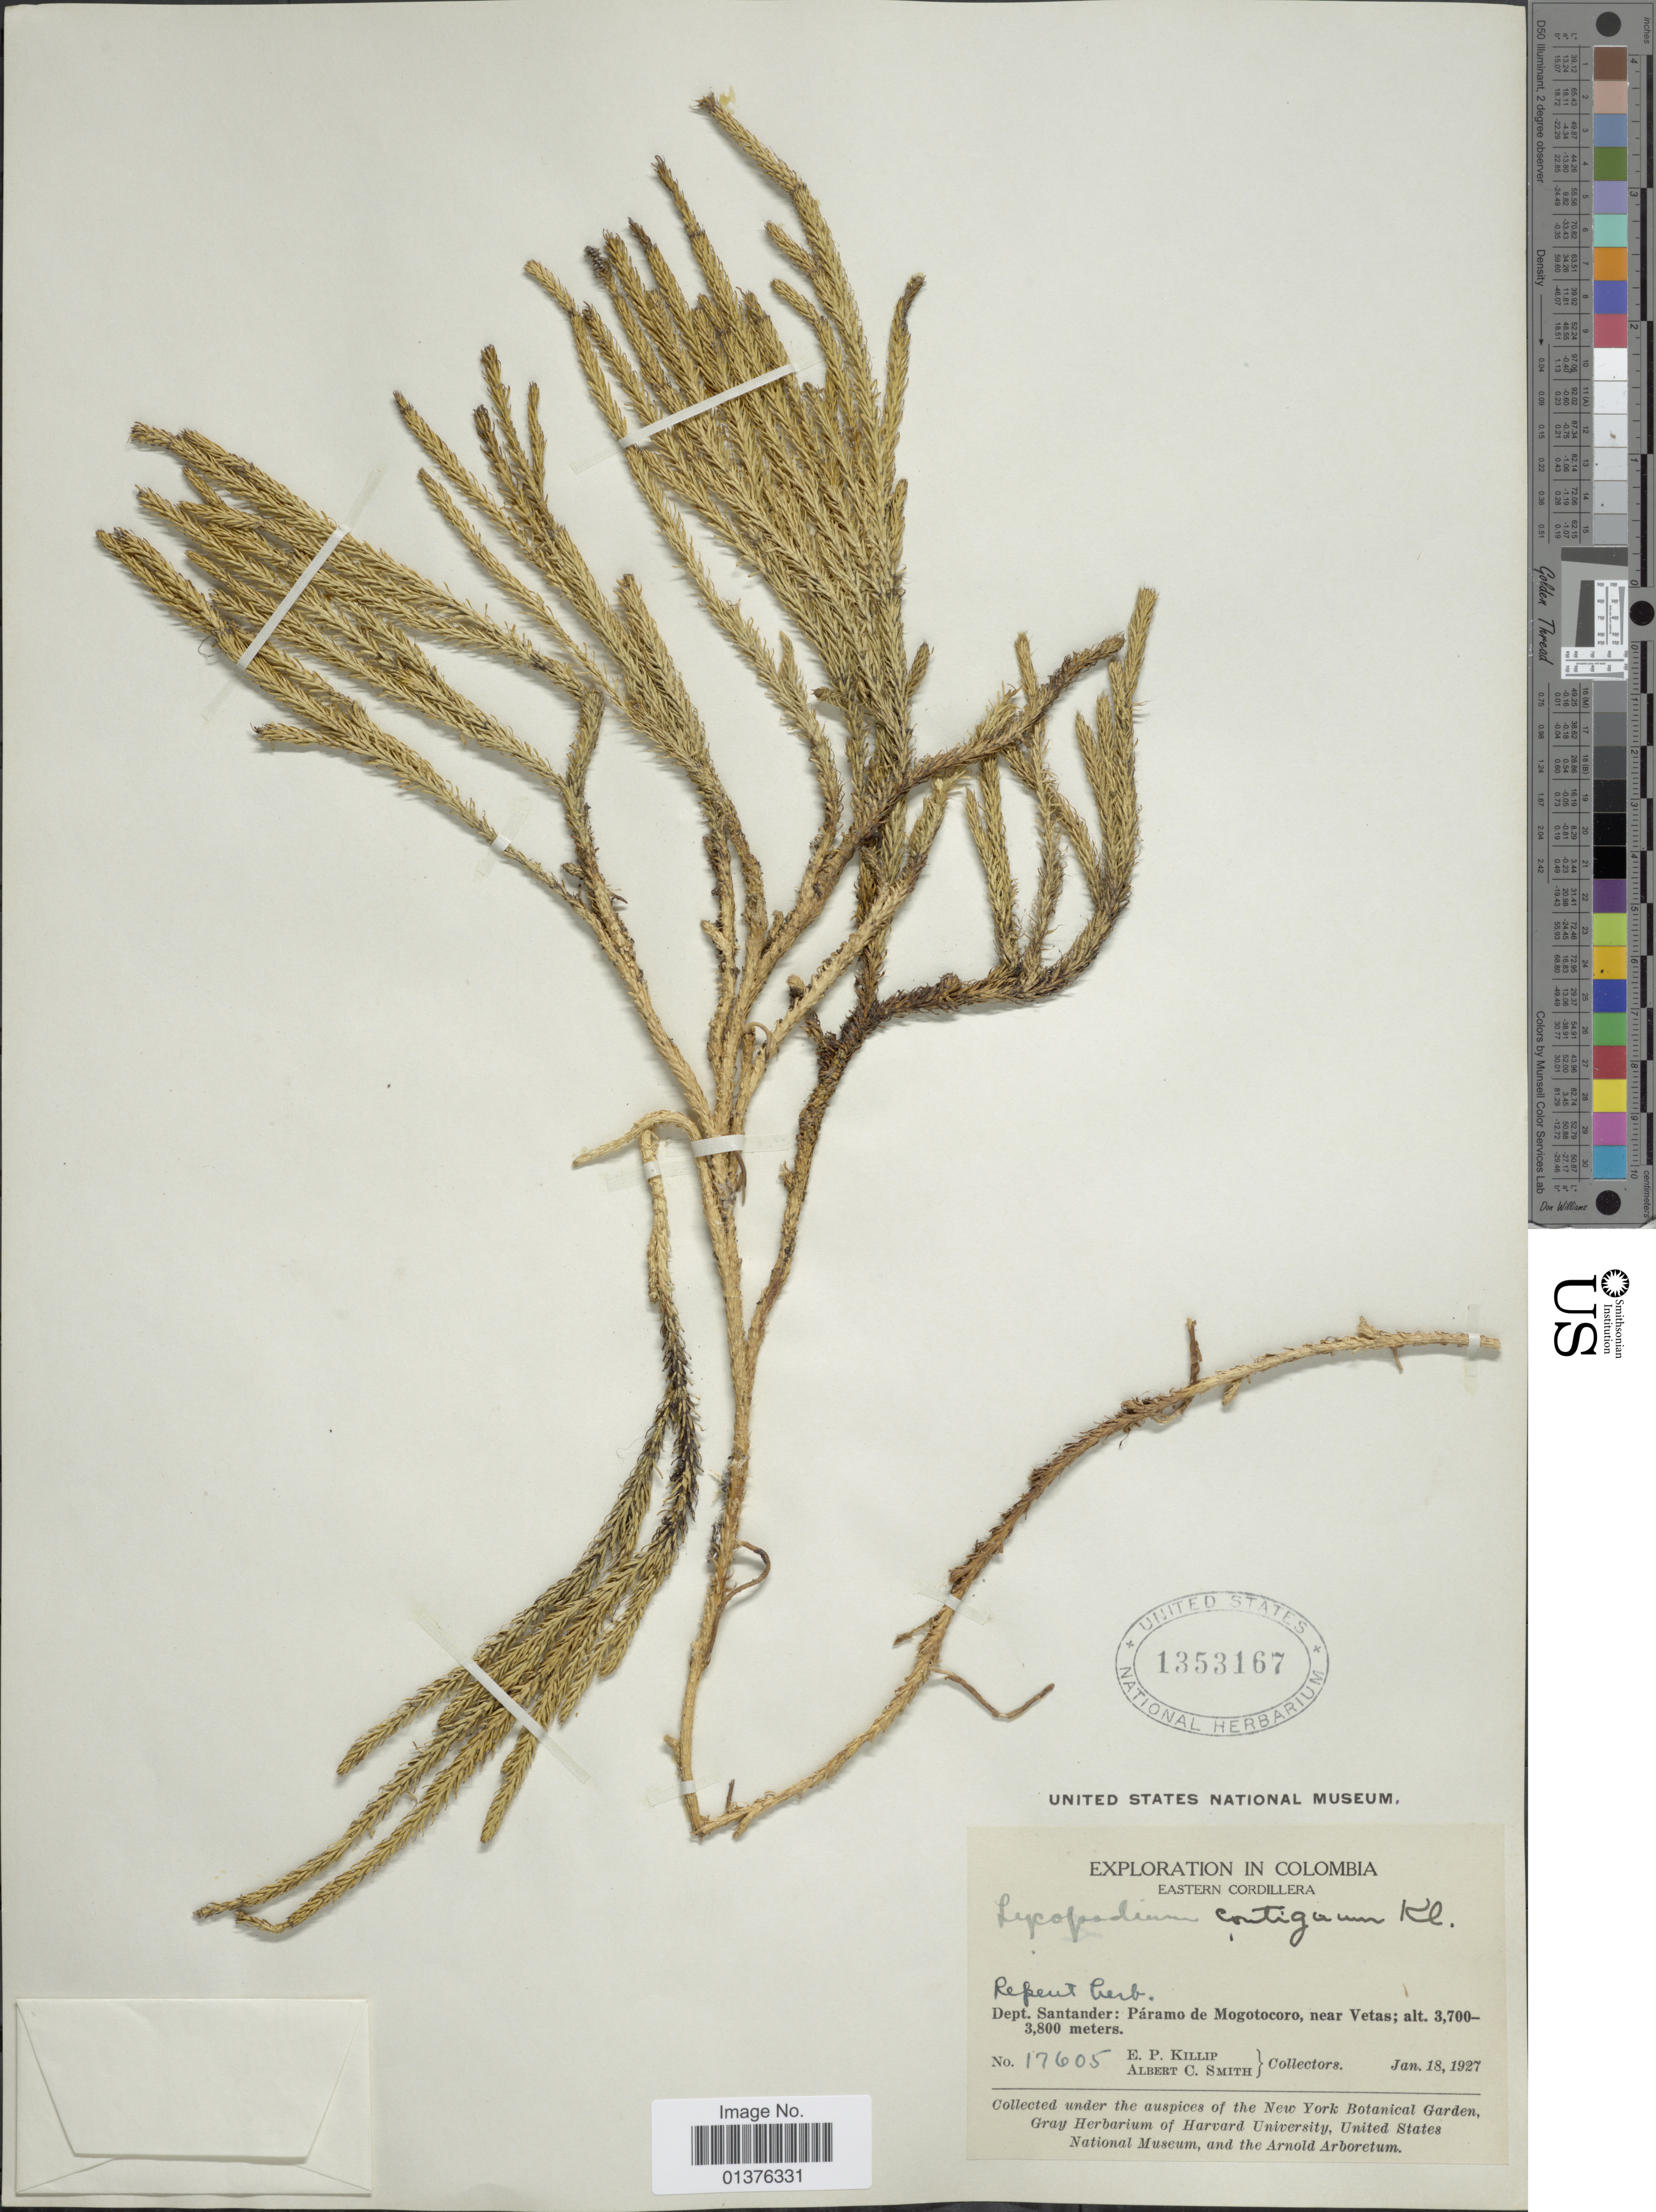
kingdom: Plantae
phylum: Tracheophyta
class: Lycopodiopsida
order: Lycopodiales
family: Lycopodiaceae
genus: Lycopodium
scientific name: Lycopodium clavatum subsp. contiguum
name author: (Klotzsch) B. Øllg.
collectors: E. P. Killip & A. C. Smith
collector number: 17605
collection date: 1927-01-18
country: Colombia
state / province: Santander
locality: Páramo de Mogotocoro near Vetas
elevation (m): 3700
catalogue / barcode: US 1353167